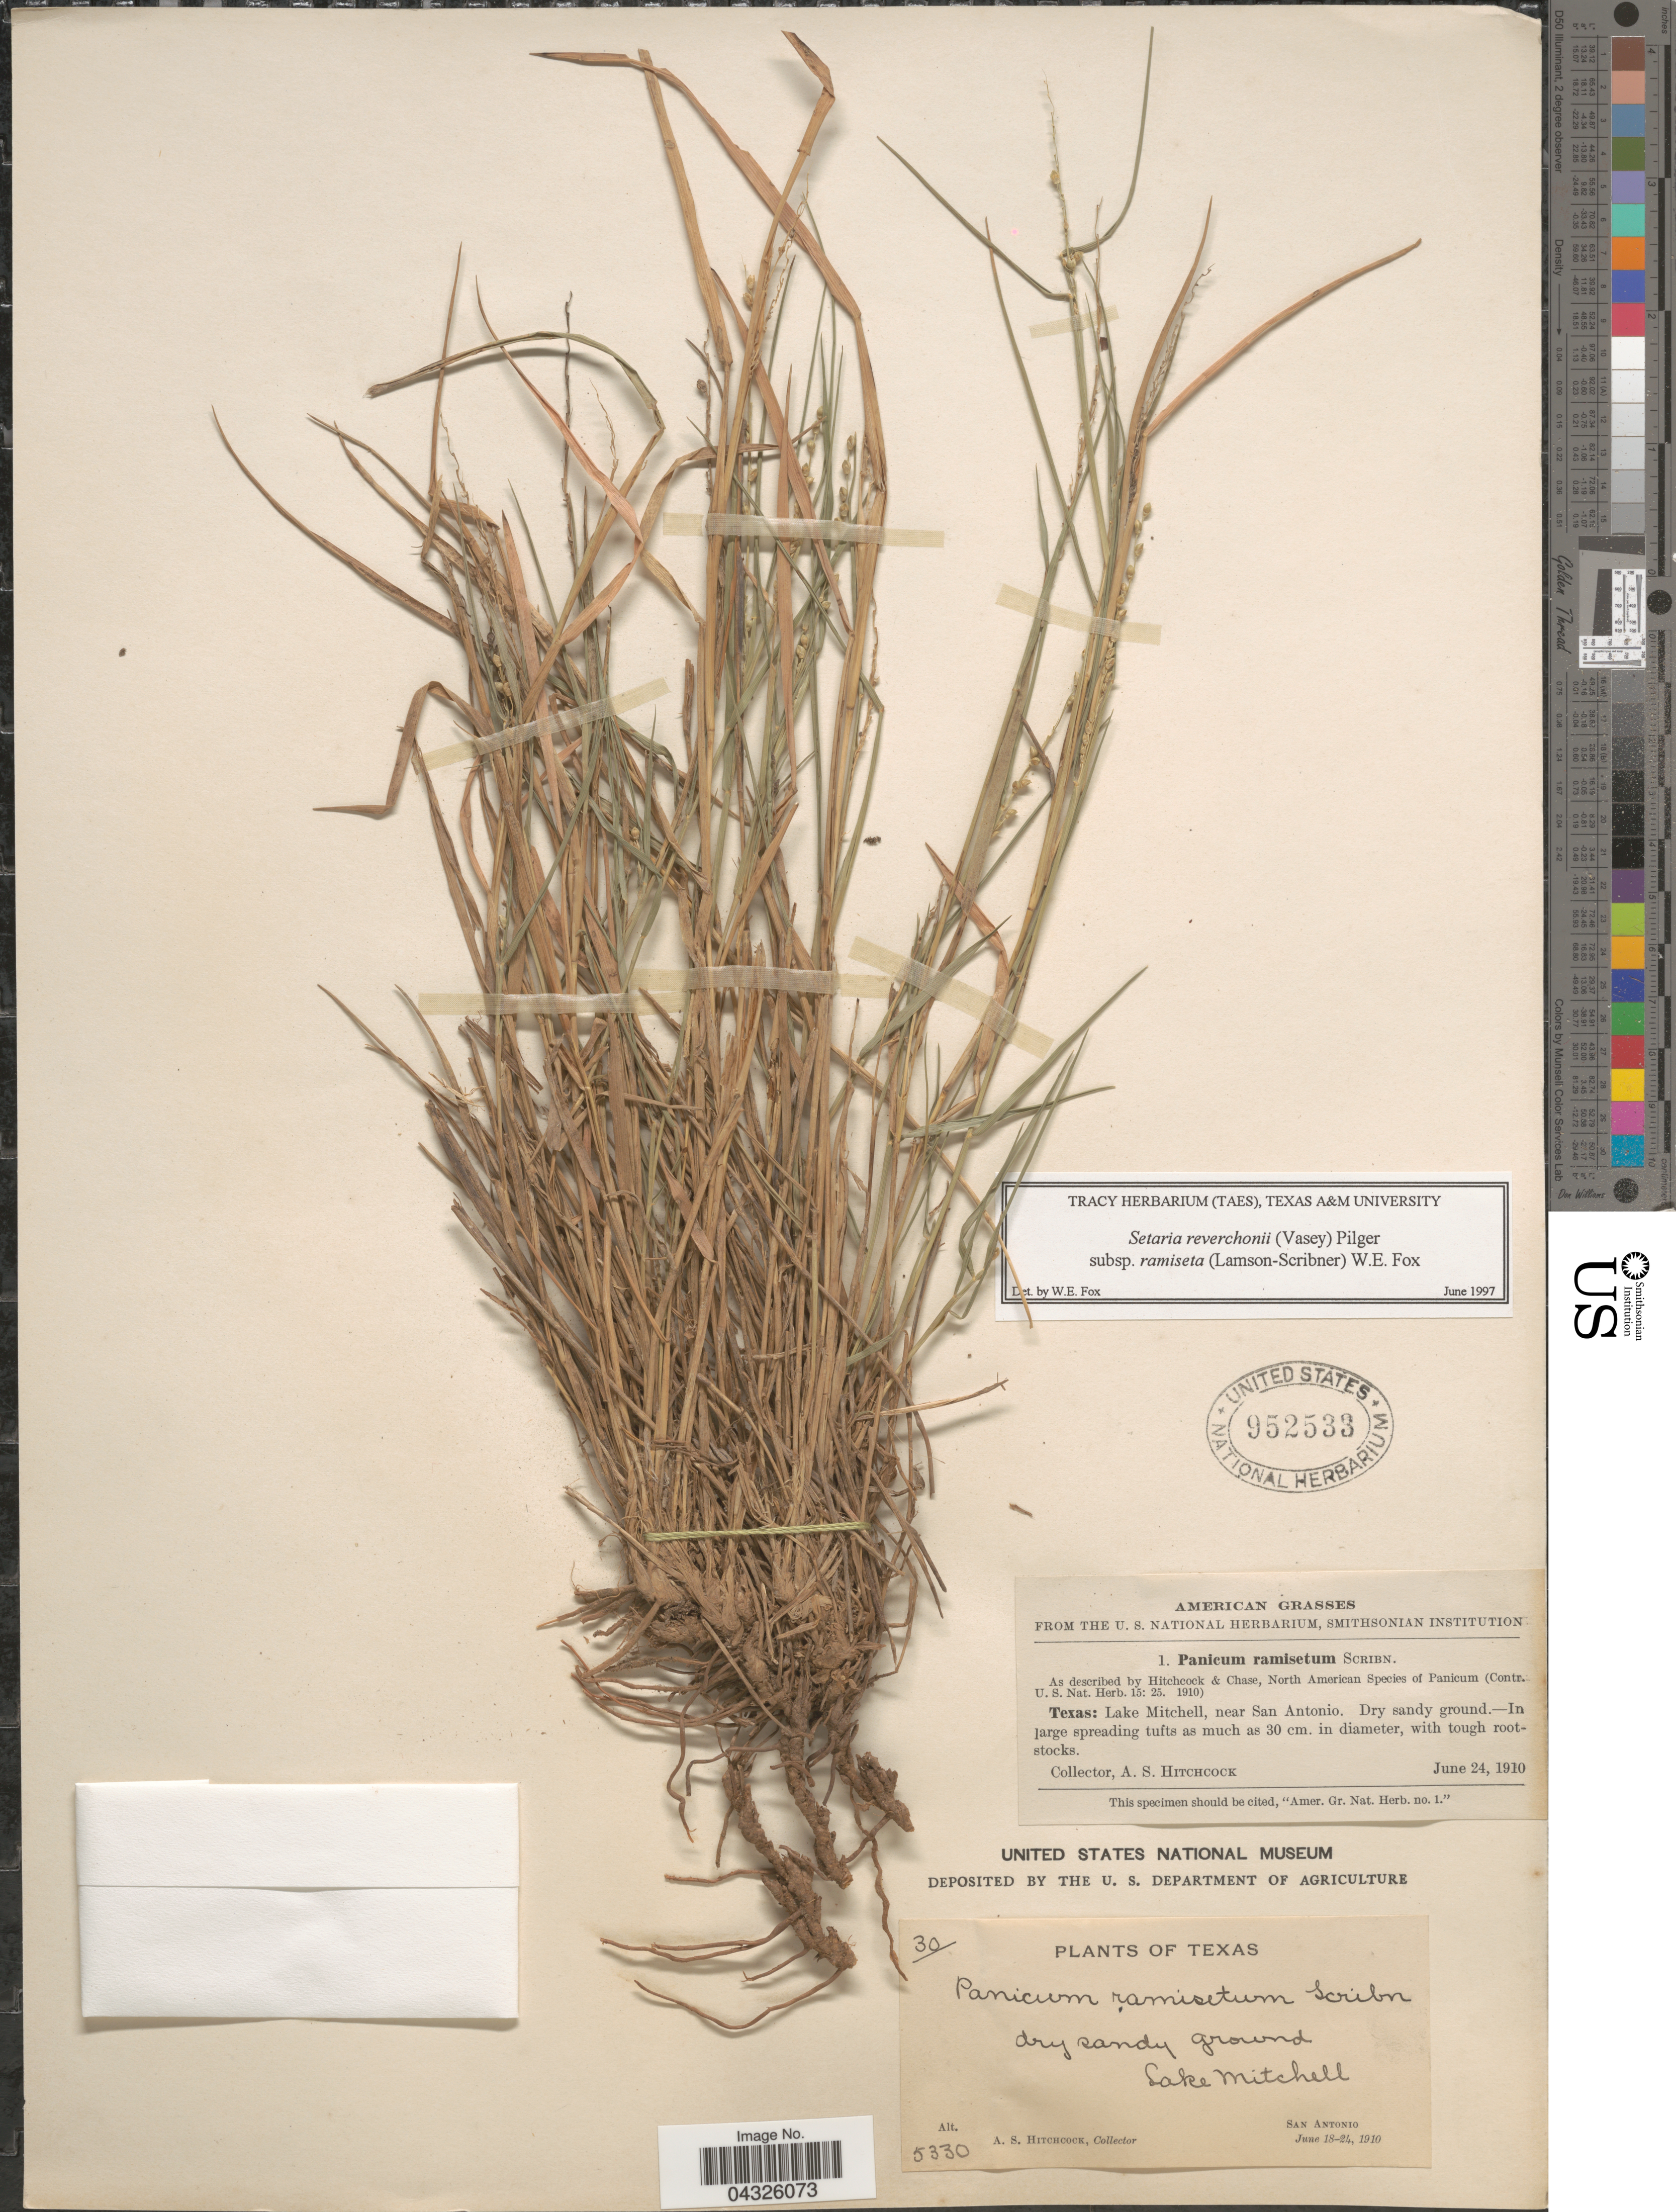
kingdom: Plantae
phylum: Tracheophyta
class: Liliopsida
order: Poales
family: Poaceae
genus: Setaria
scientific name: Setaria reverchonii subsp. ramiseta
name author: (Scribn.) W.E. Fox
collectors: A. S. Hitchcock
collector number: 5330/1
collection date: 1910-06-24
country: United States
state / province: Texas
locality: Lake Mitchell, near San Antonio.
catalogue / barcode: US 952533